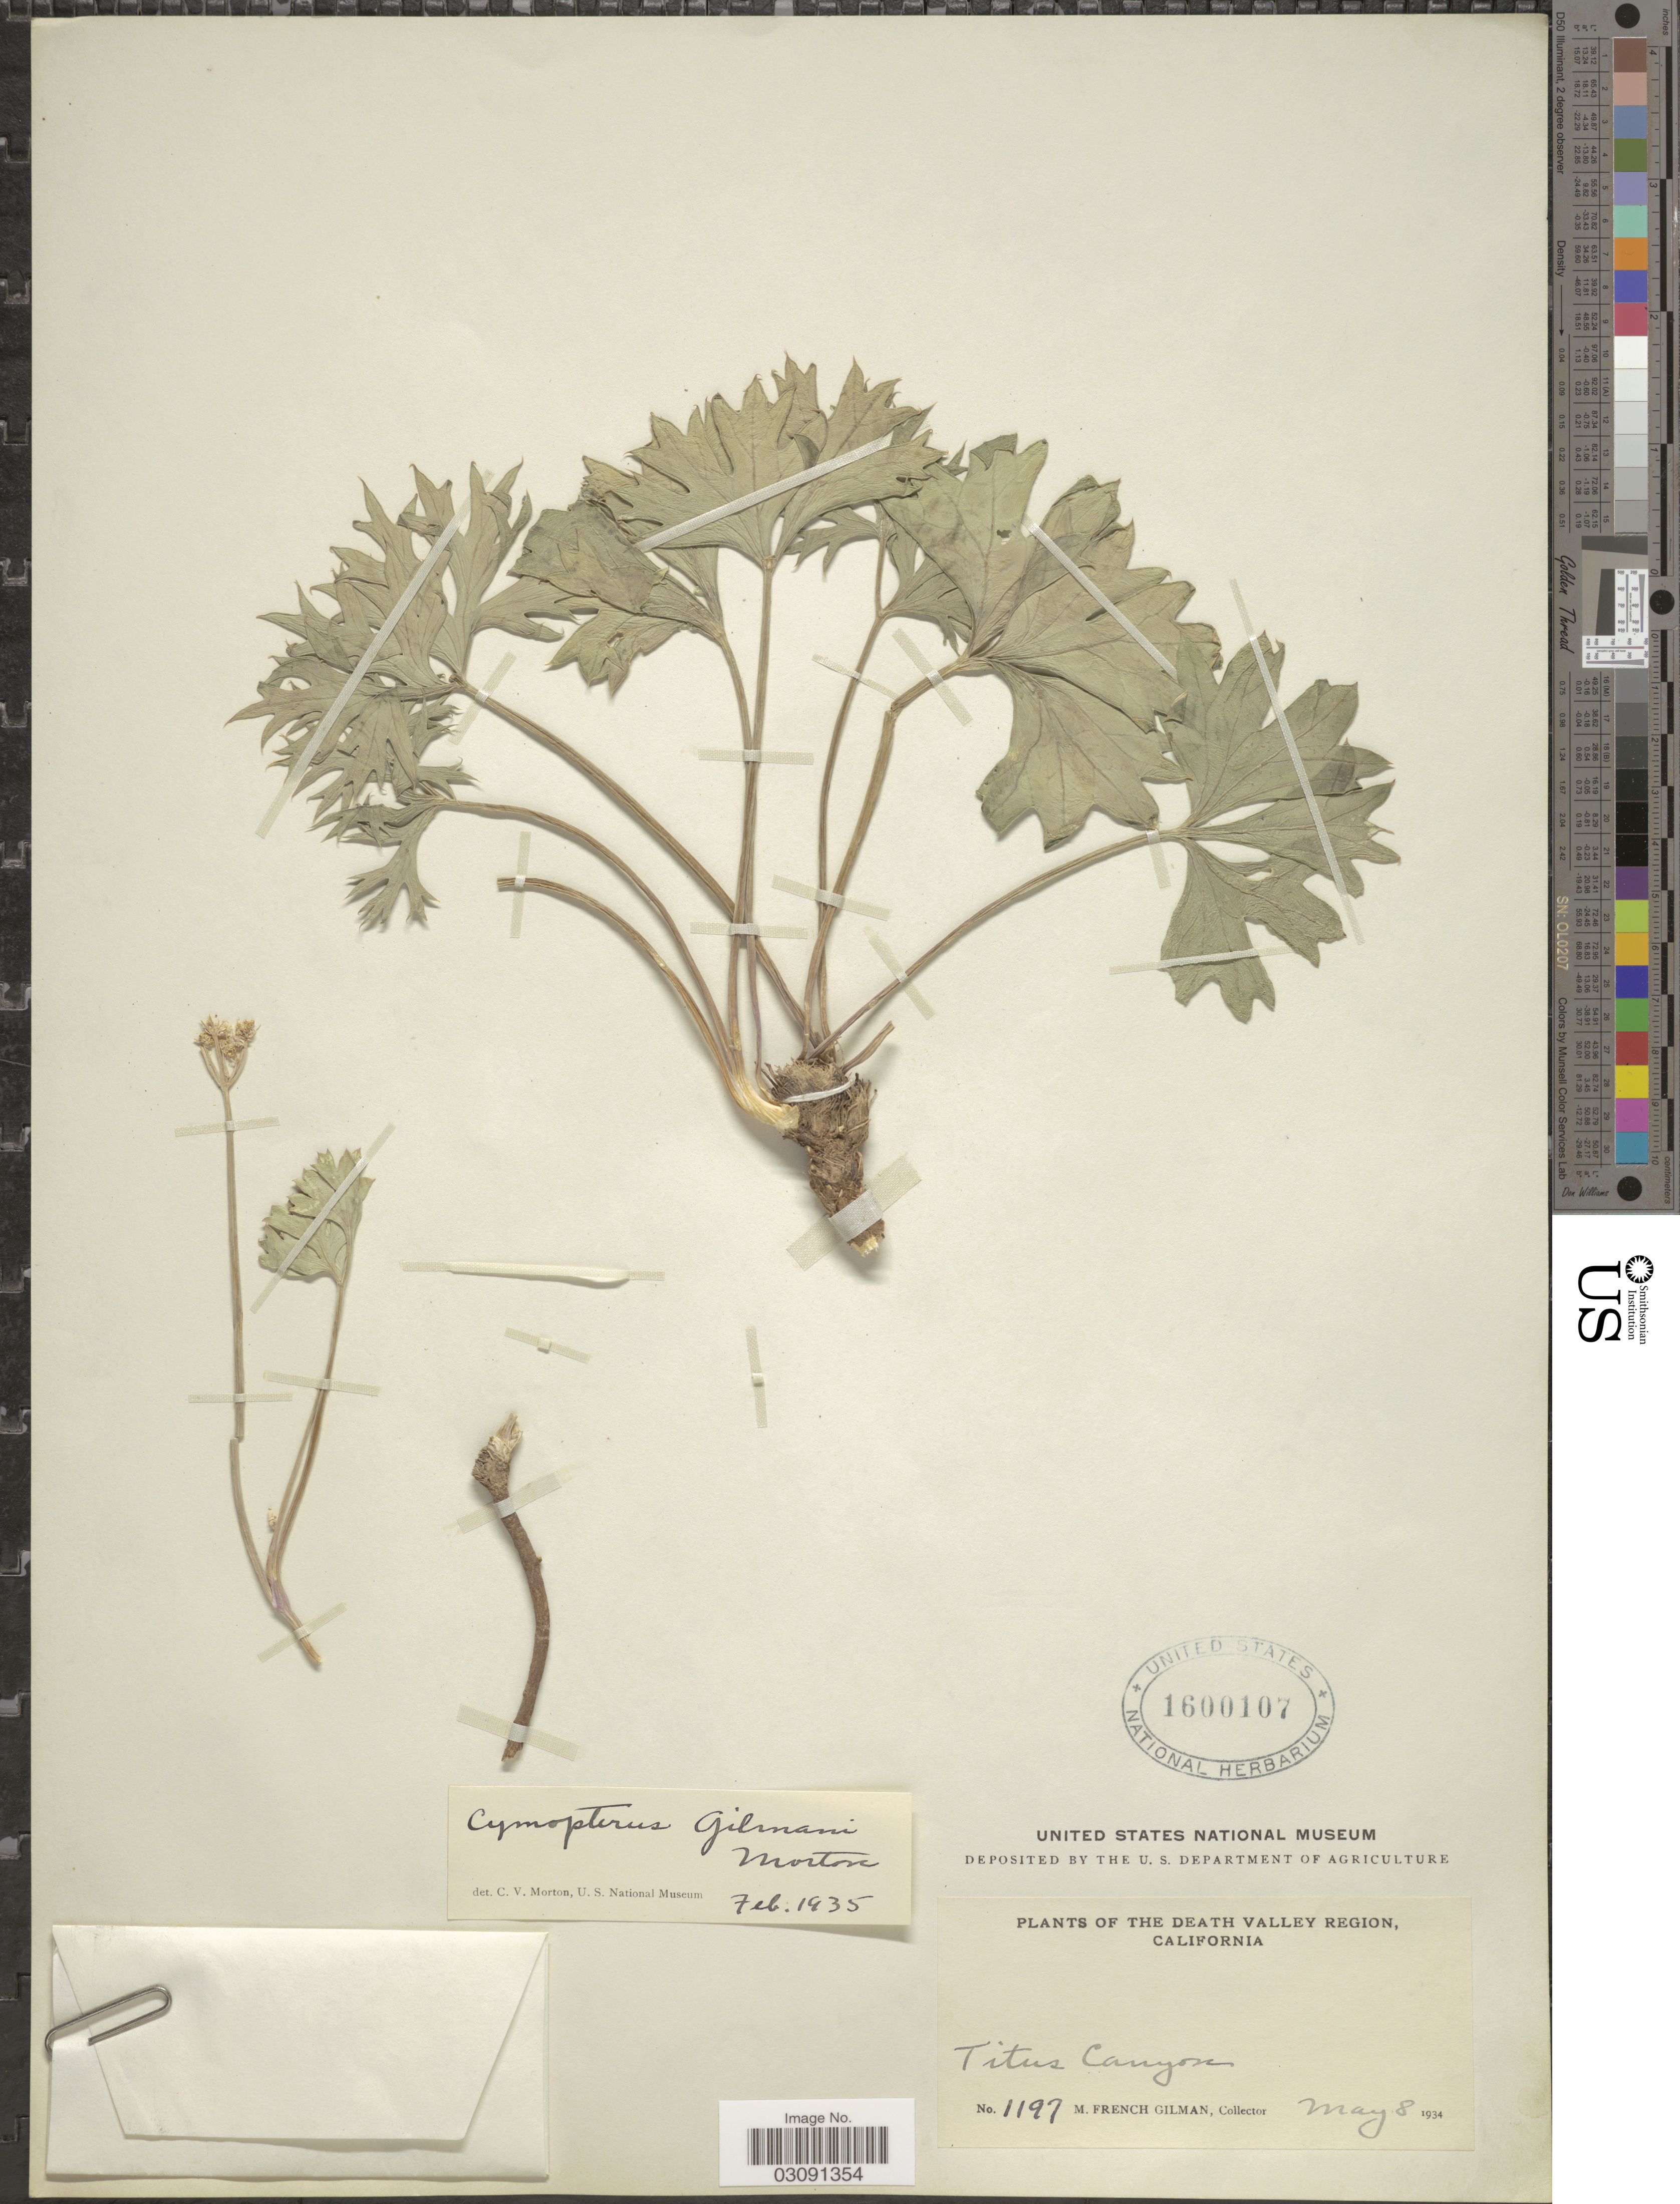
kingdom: Plantae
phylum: Tracheophyta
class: Magnoliopsida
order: Apiales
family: Apiaceae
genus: Cymopterus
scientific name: Cymopterus gilmanii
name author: C.V. Morton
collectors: M. F. Gilman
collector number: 1197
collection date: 1934-05-08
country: United States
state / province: California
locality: Death Valley Region. Titus Canyon.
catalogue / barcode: US 1600107